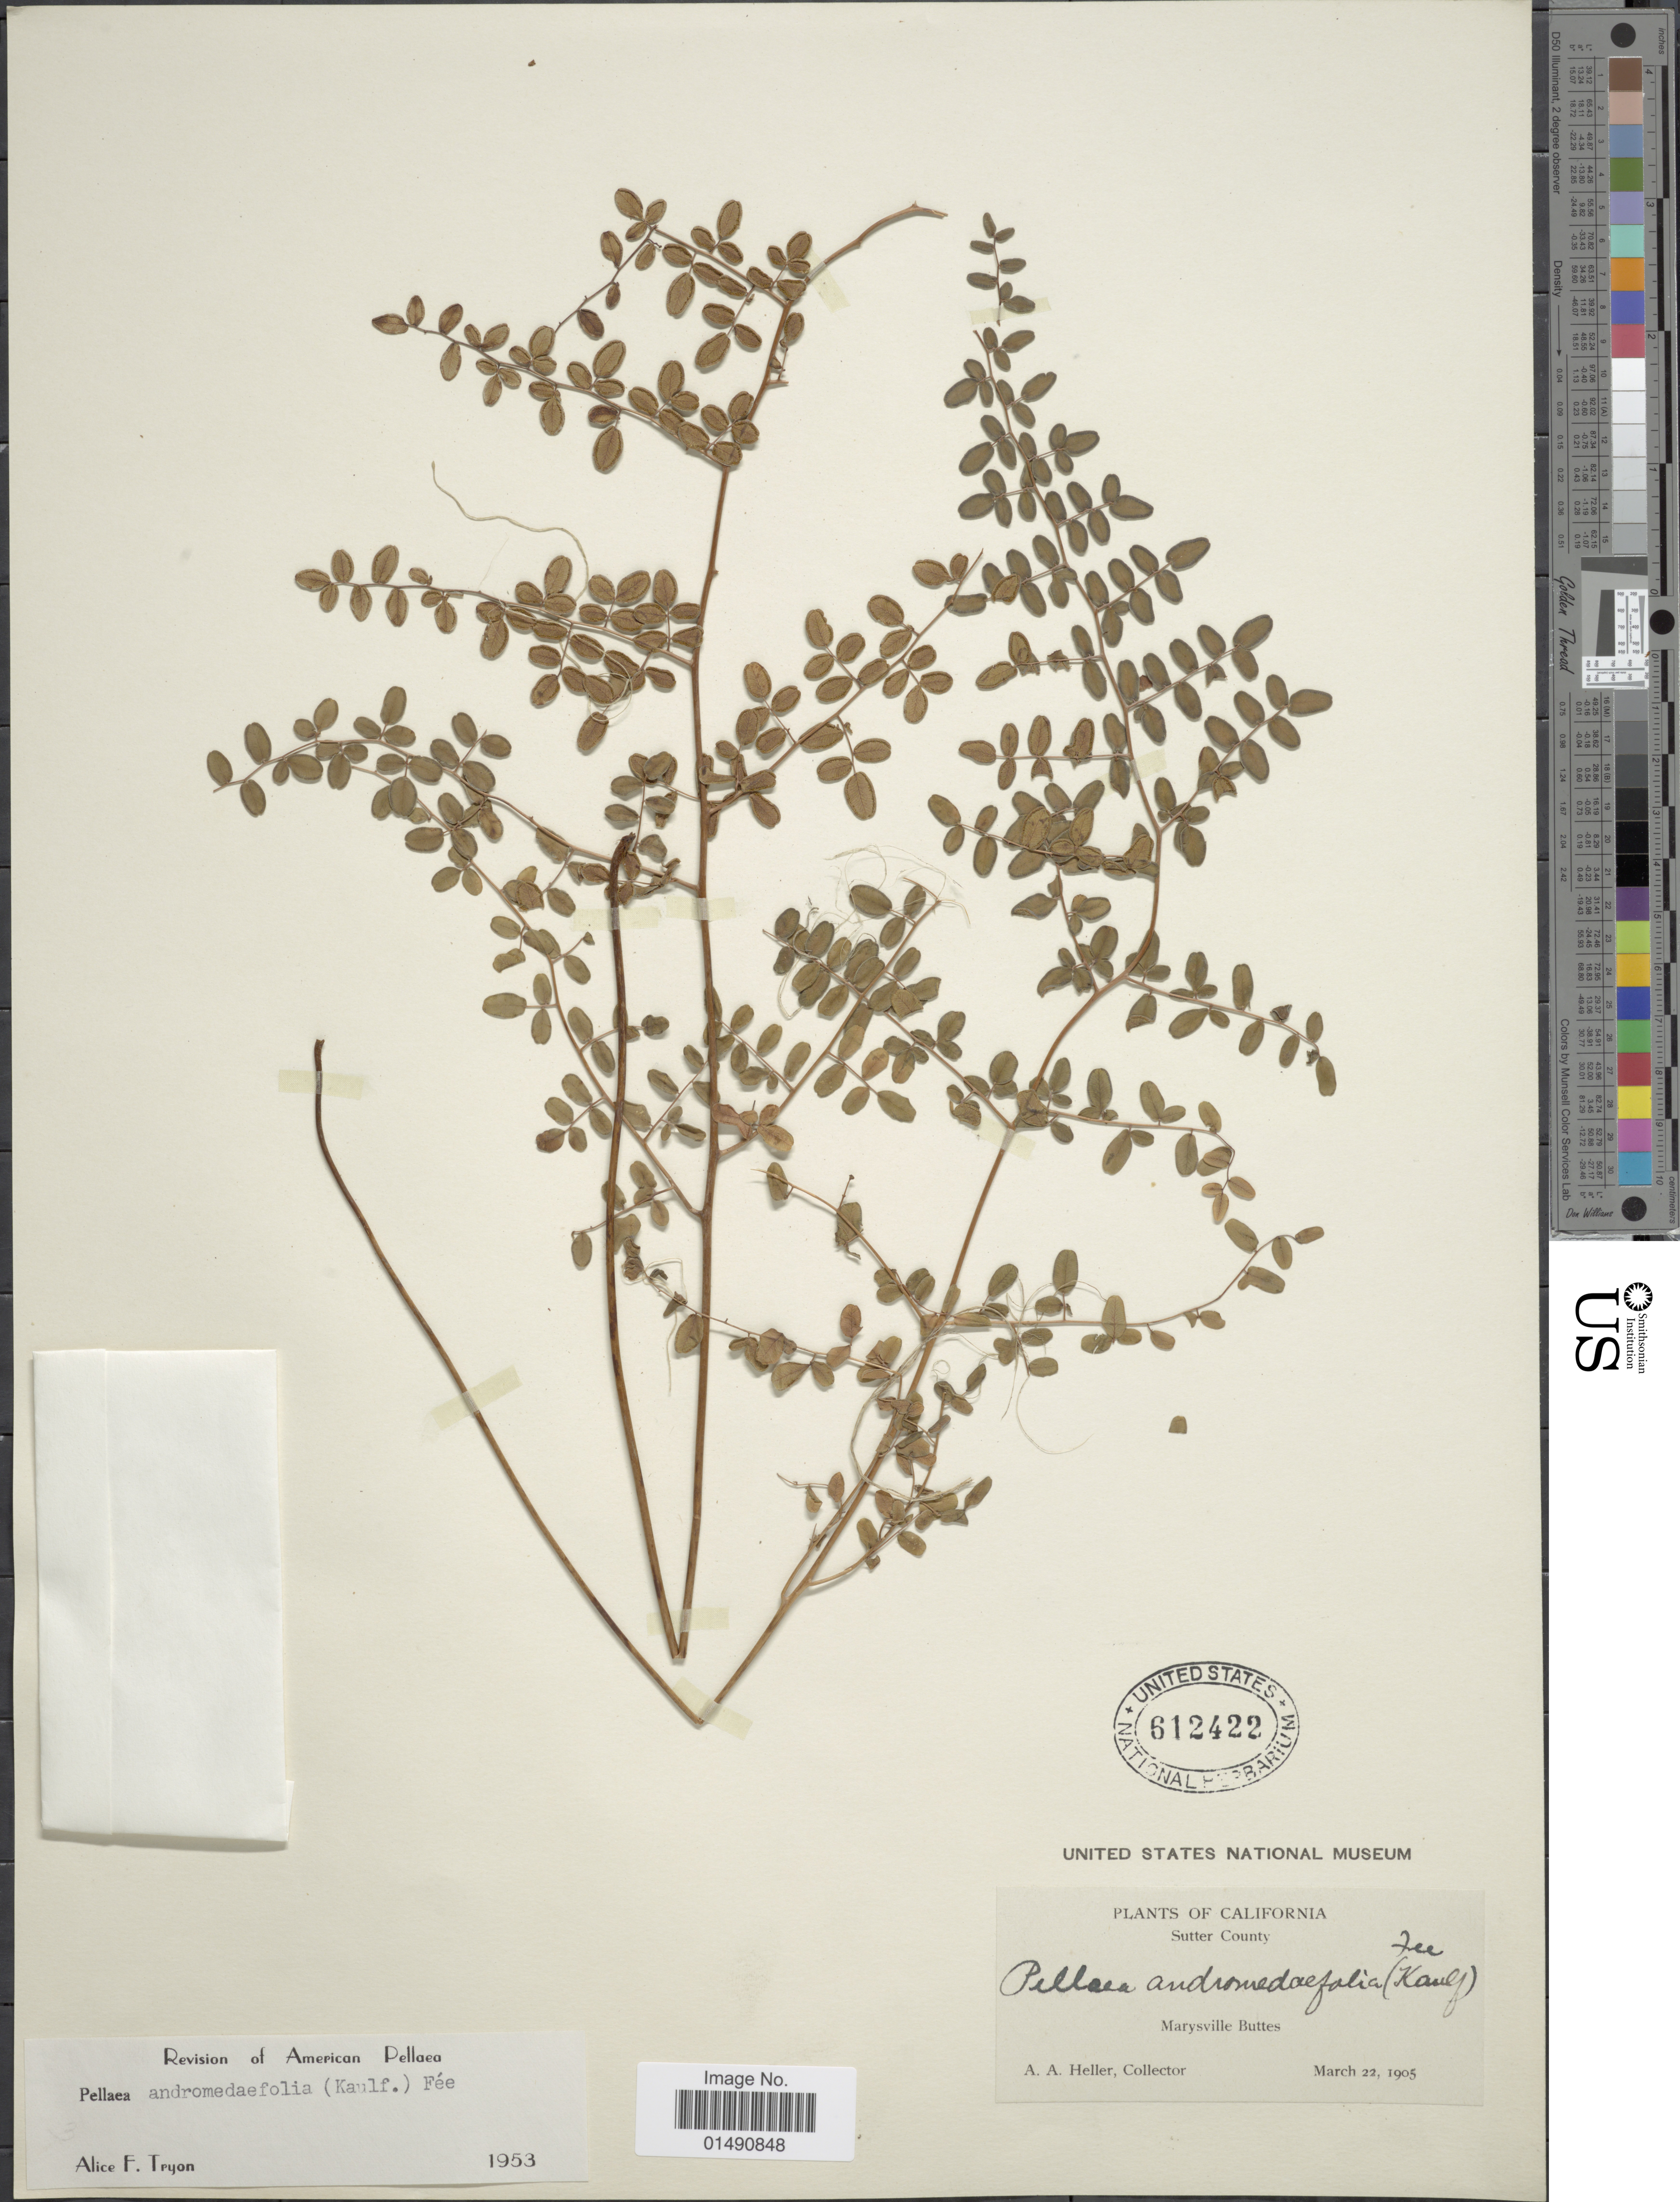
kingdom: Plantae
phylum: Tracheophyta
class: Polypodiopsida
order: Polypodiales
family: Pteridaceae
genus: Pellaea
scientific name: Pellaea andromedifolia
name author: (Kaulf.) Fée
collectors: A. A. Heller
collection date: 1905-03-22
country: United States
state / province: California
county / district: Sutter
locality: Sutter County, Maryville Buttes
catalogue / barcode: US 612422